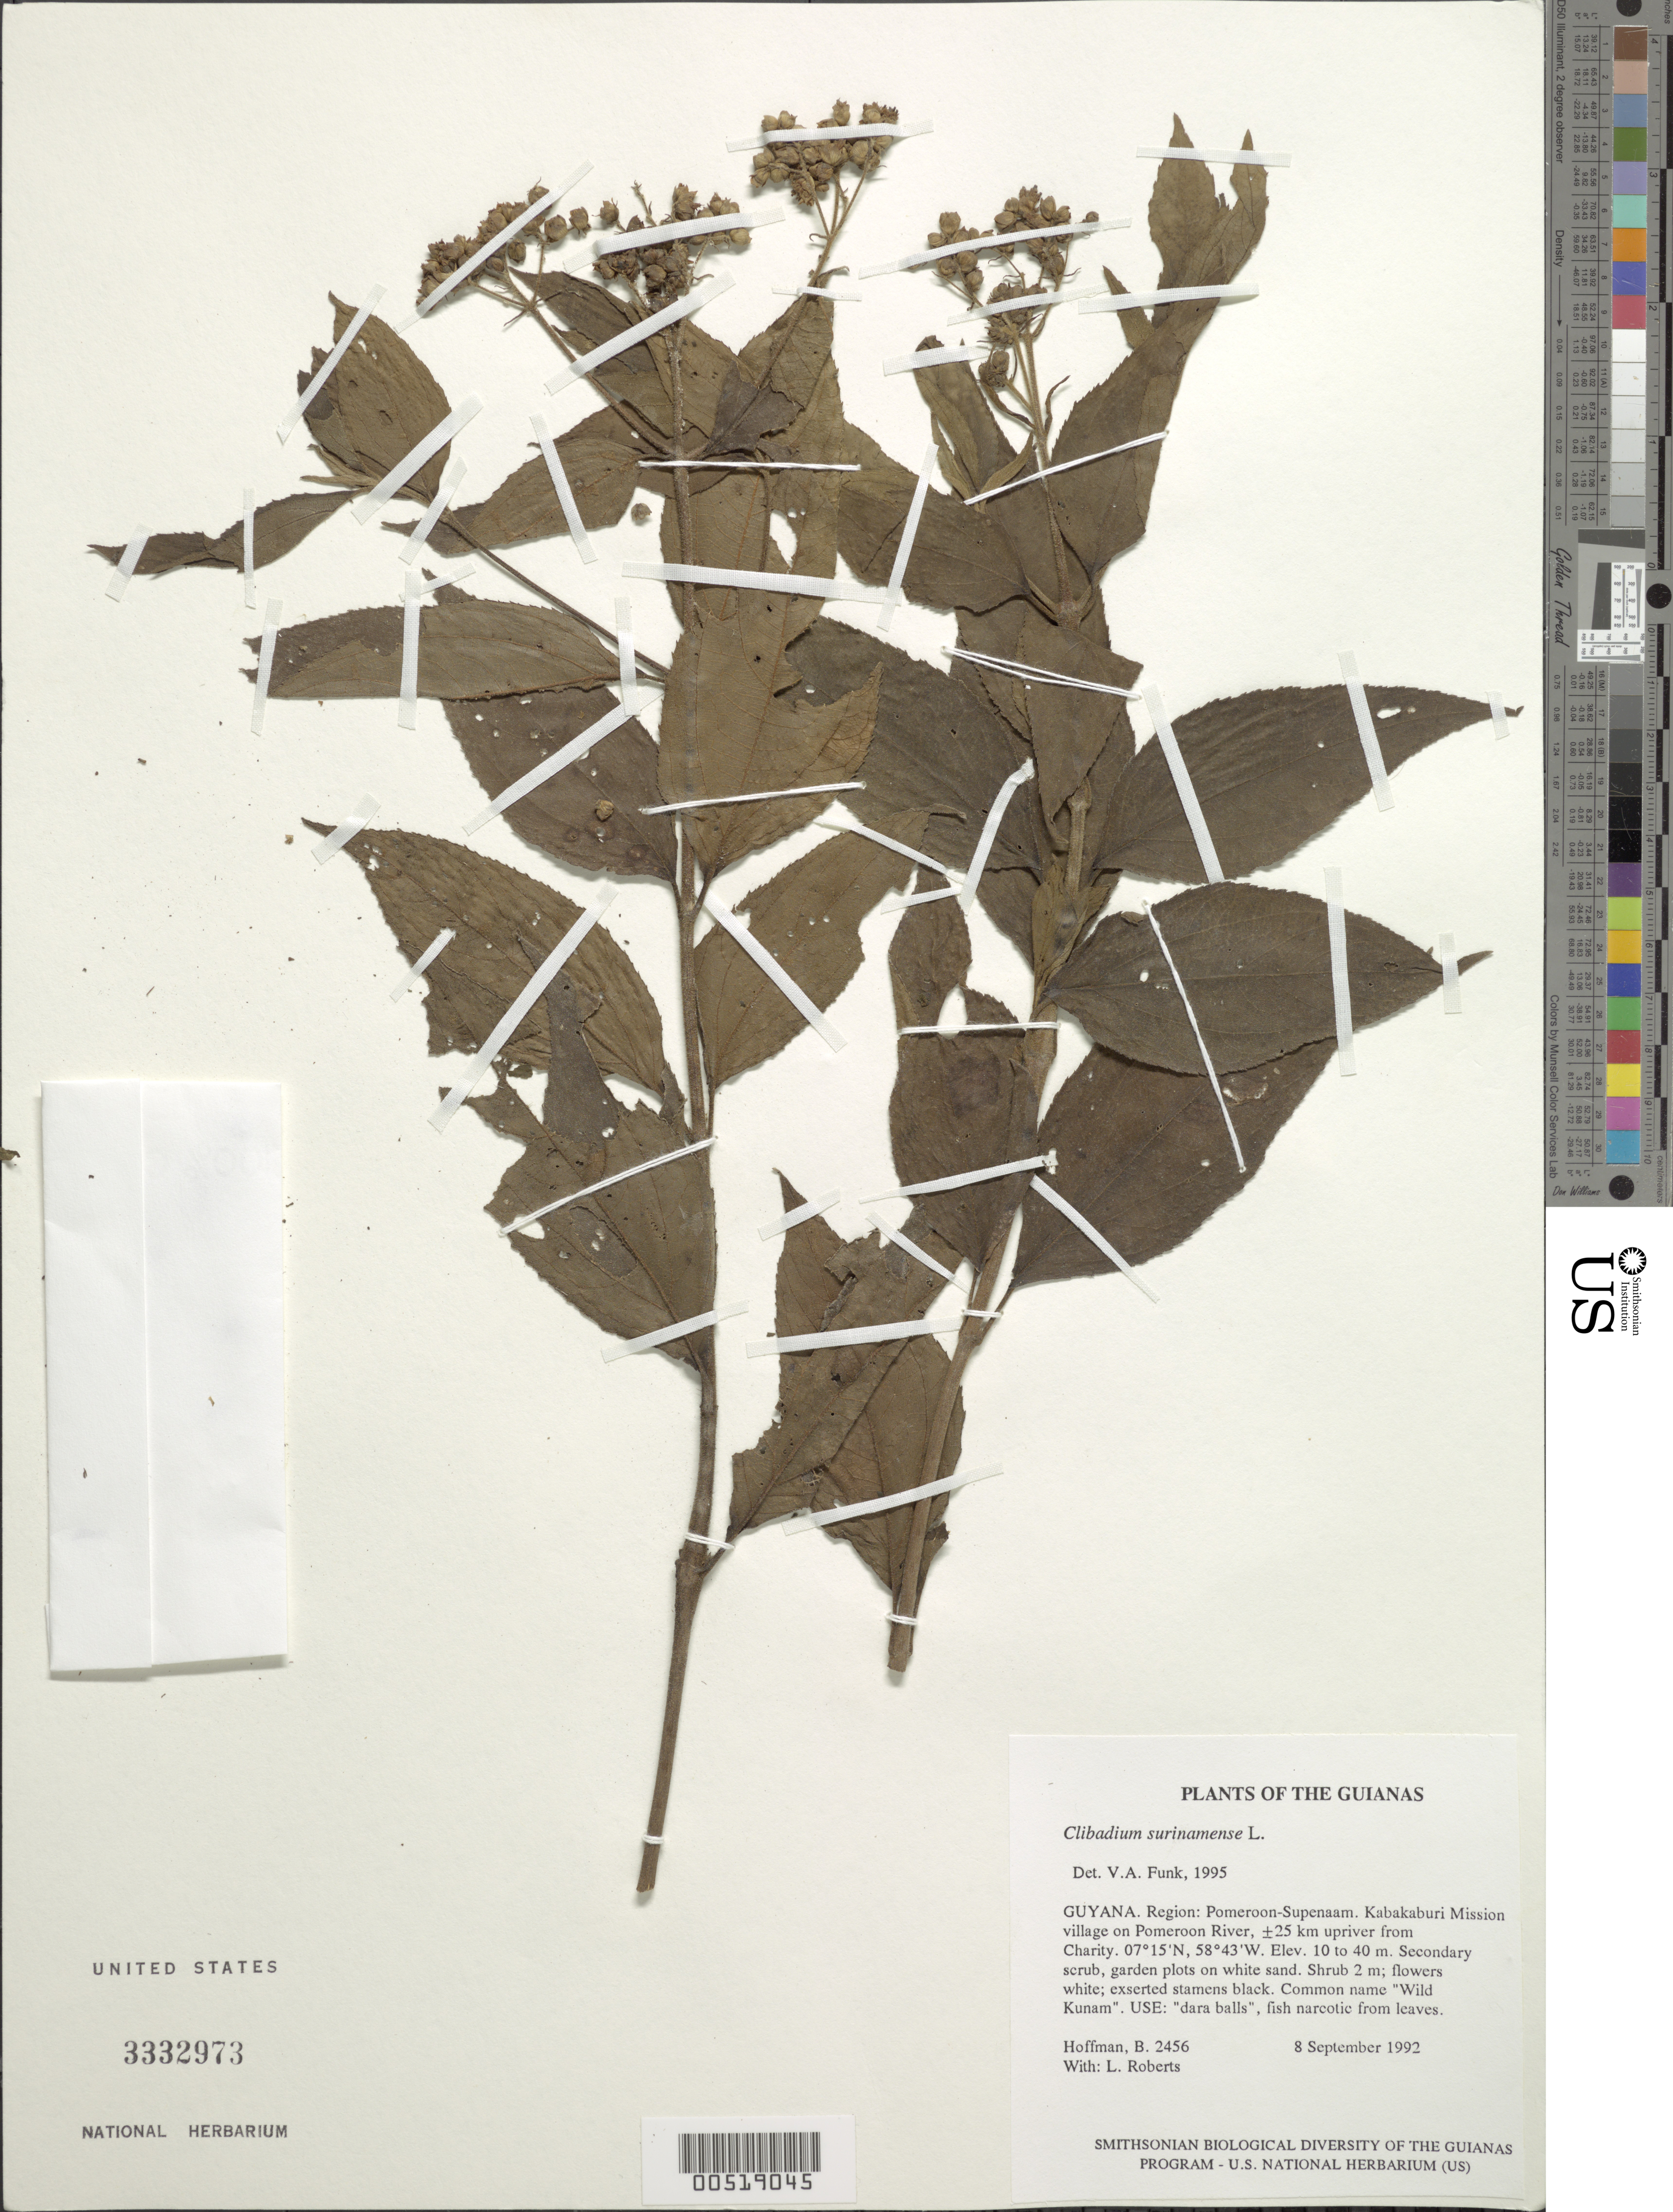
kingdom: Plantae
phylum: Tracheophyta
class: Magnoliopsida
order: Asterales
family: Asteraceae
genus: Clibadium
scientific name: Clibadium surinamense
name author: L.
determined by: Funk, Vicki A., (BOT), Smithsonian Institution - National Museum of Natural History (UNITED STATES)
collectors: B. Hoffman & L. Roberts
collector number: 2456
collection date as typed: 8 September 1992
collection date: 1992-09-08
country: Guyana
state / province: Pomeroon-Supenaam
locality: Kabakaburi Mission village on Pomeroon River, ±25 km upriver from Charity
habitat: Secondary scrub, garden plots on white sand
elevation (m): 10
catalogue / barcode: US 3332973